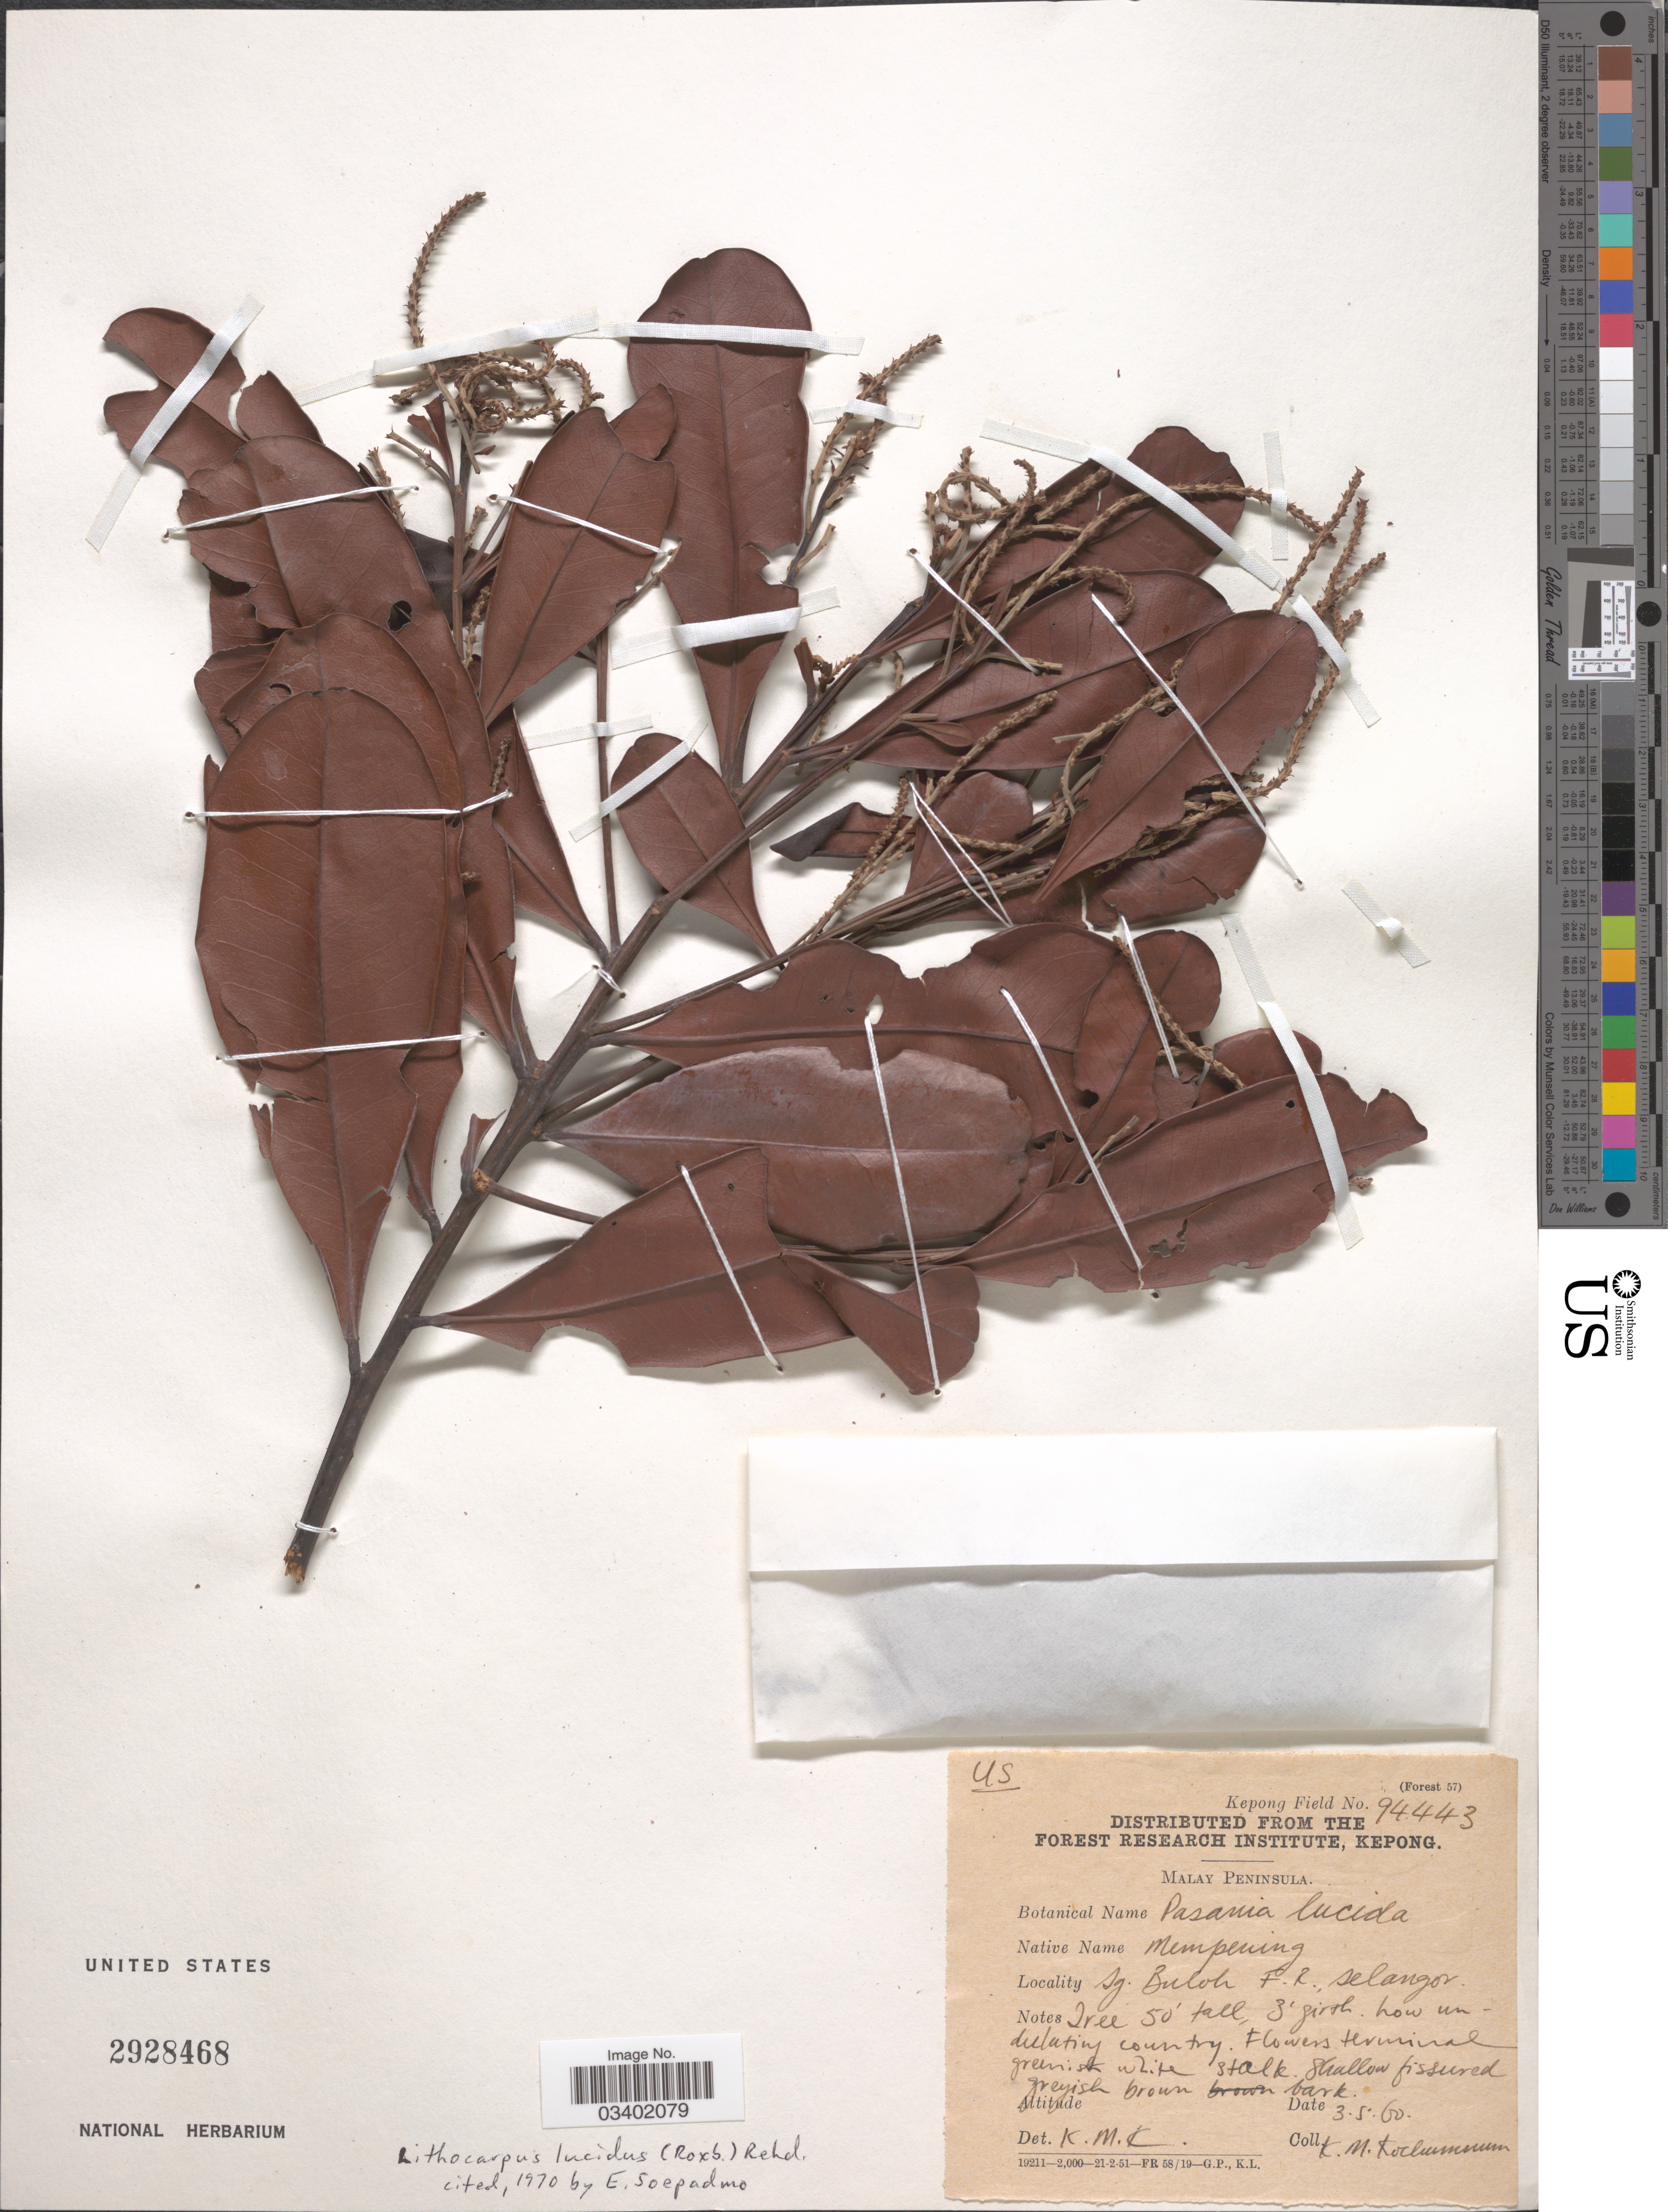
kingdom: Plantae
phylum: Tracheophyta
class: Magnoliopsida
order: Fagales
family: Fagaceae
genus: Lithocarpus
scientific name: Lithocarpus lucidus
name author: (Roxb.) Rehder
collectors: K. Kochummen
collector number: Kepong Field 94443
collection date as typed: Transcribed d/m/y: 3/5/60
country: Malaysia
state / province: Selangor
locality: Malay Peninsula. Sg. Buloh F. R., Selangor.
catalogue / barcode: US 2928468